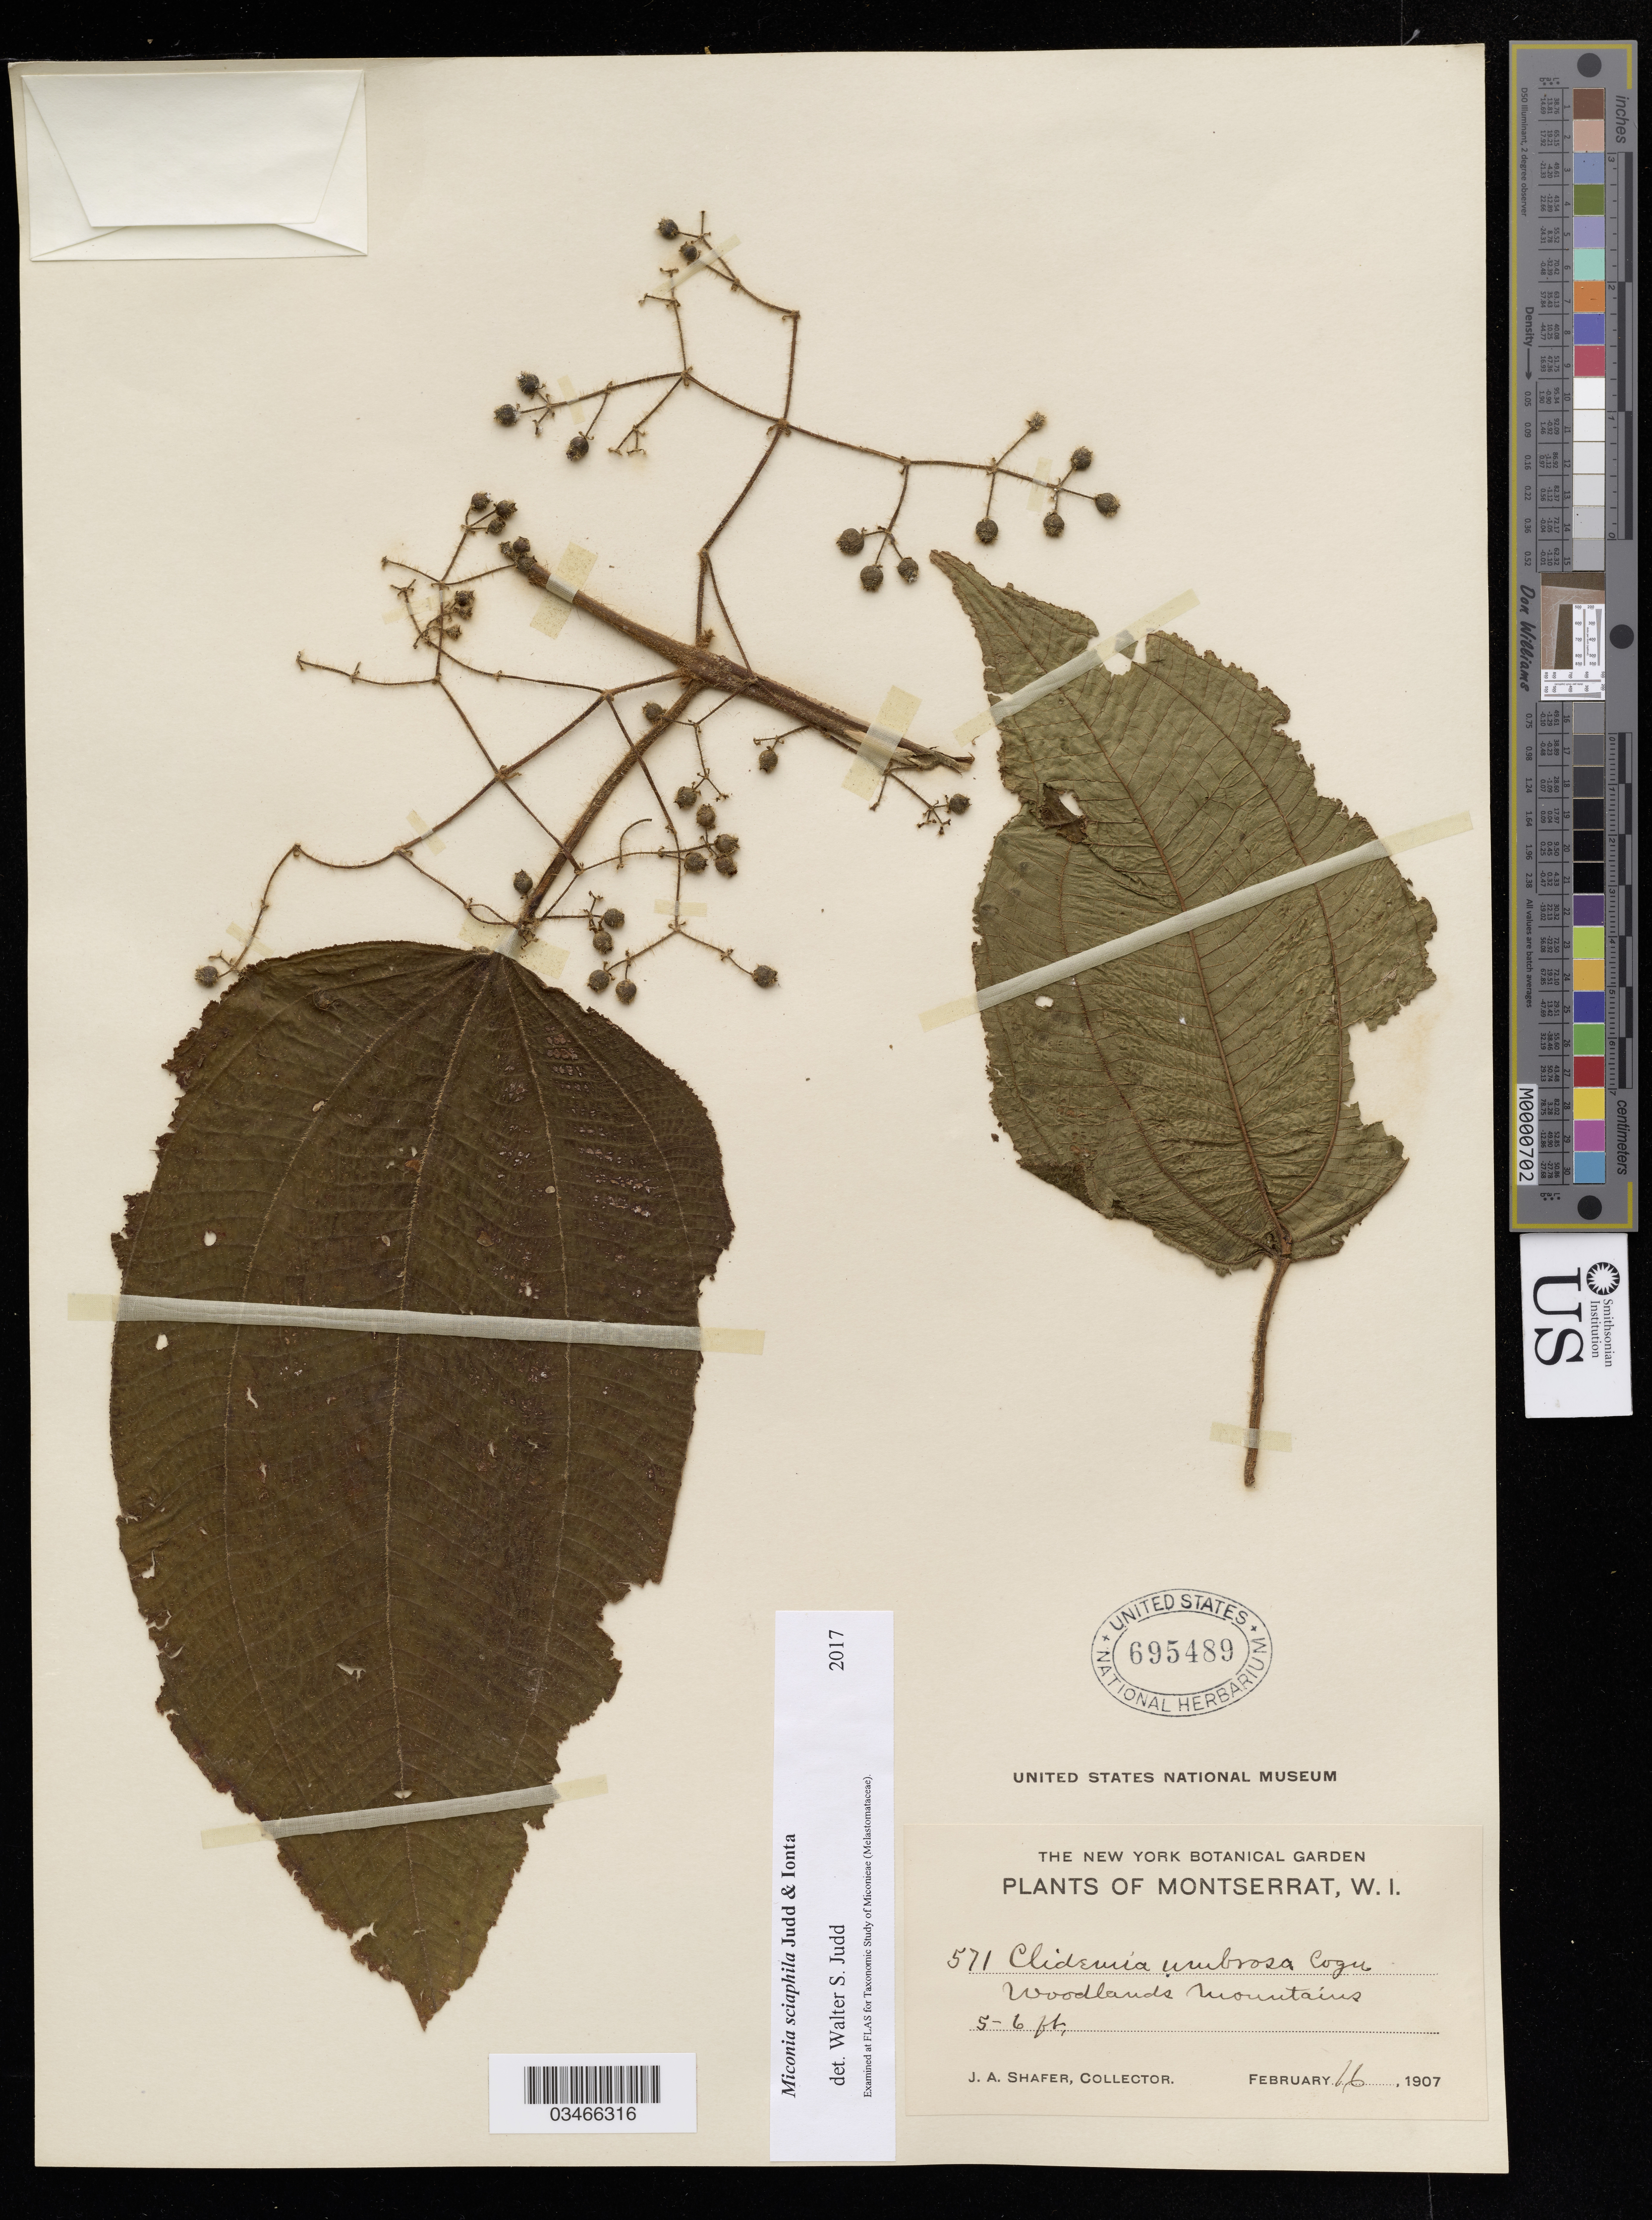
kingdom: Plantae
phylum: Tracheophyta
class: Magnoliopsida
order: Myrtales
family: Melastomataceae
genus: Miconia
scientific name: Miconia sciaphila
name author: Judd & Ionta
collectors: J. A. Shafer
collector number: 571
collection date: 1907-02-26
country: Montserrat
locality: Woodlands Mountains.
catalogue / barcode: US 695489